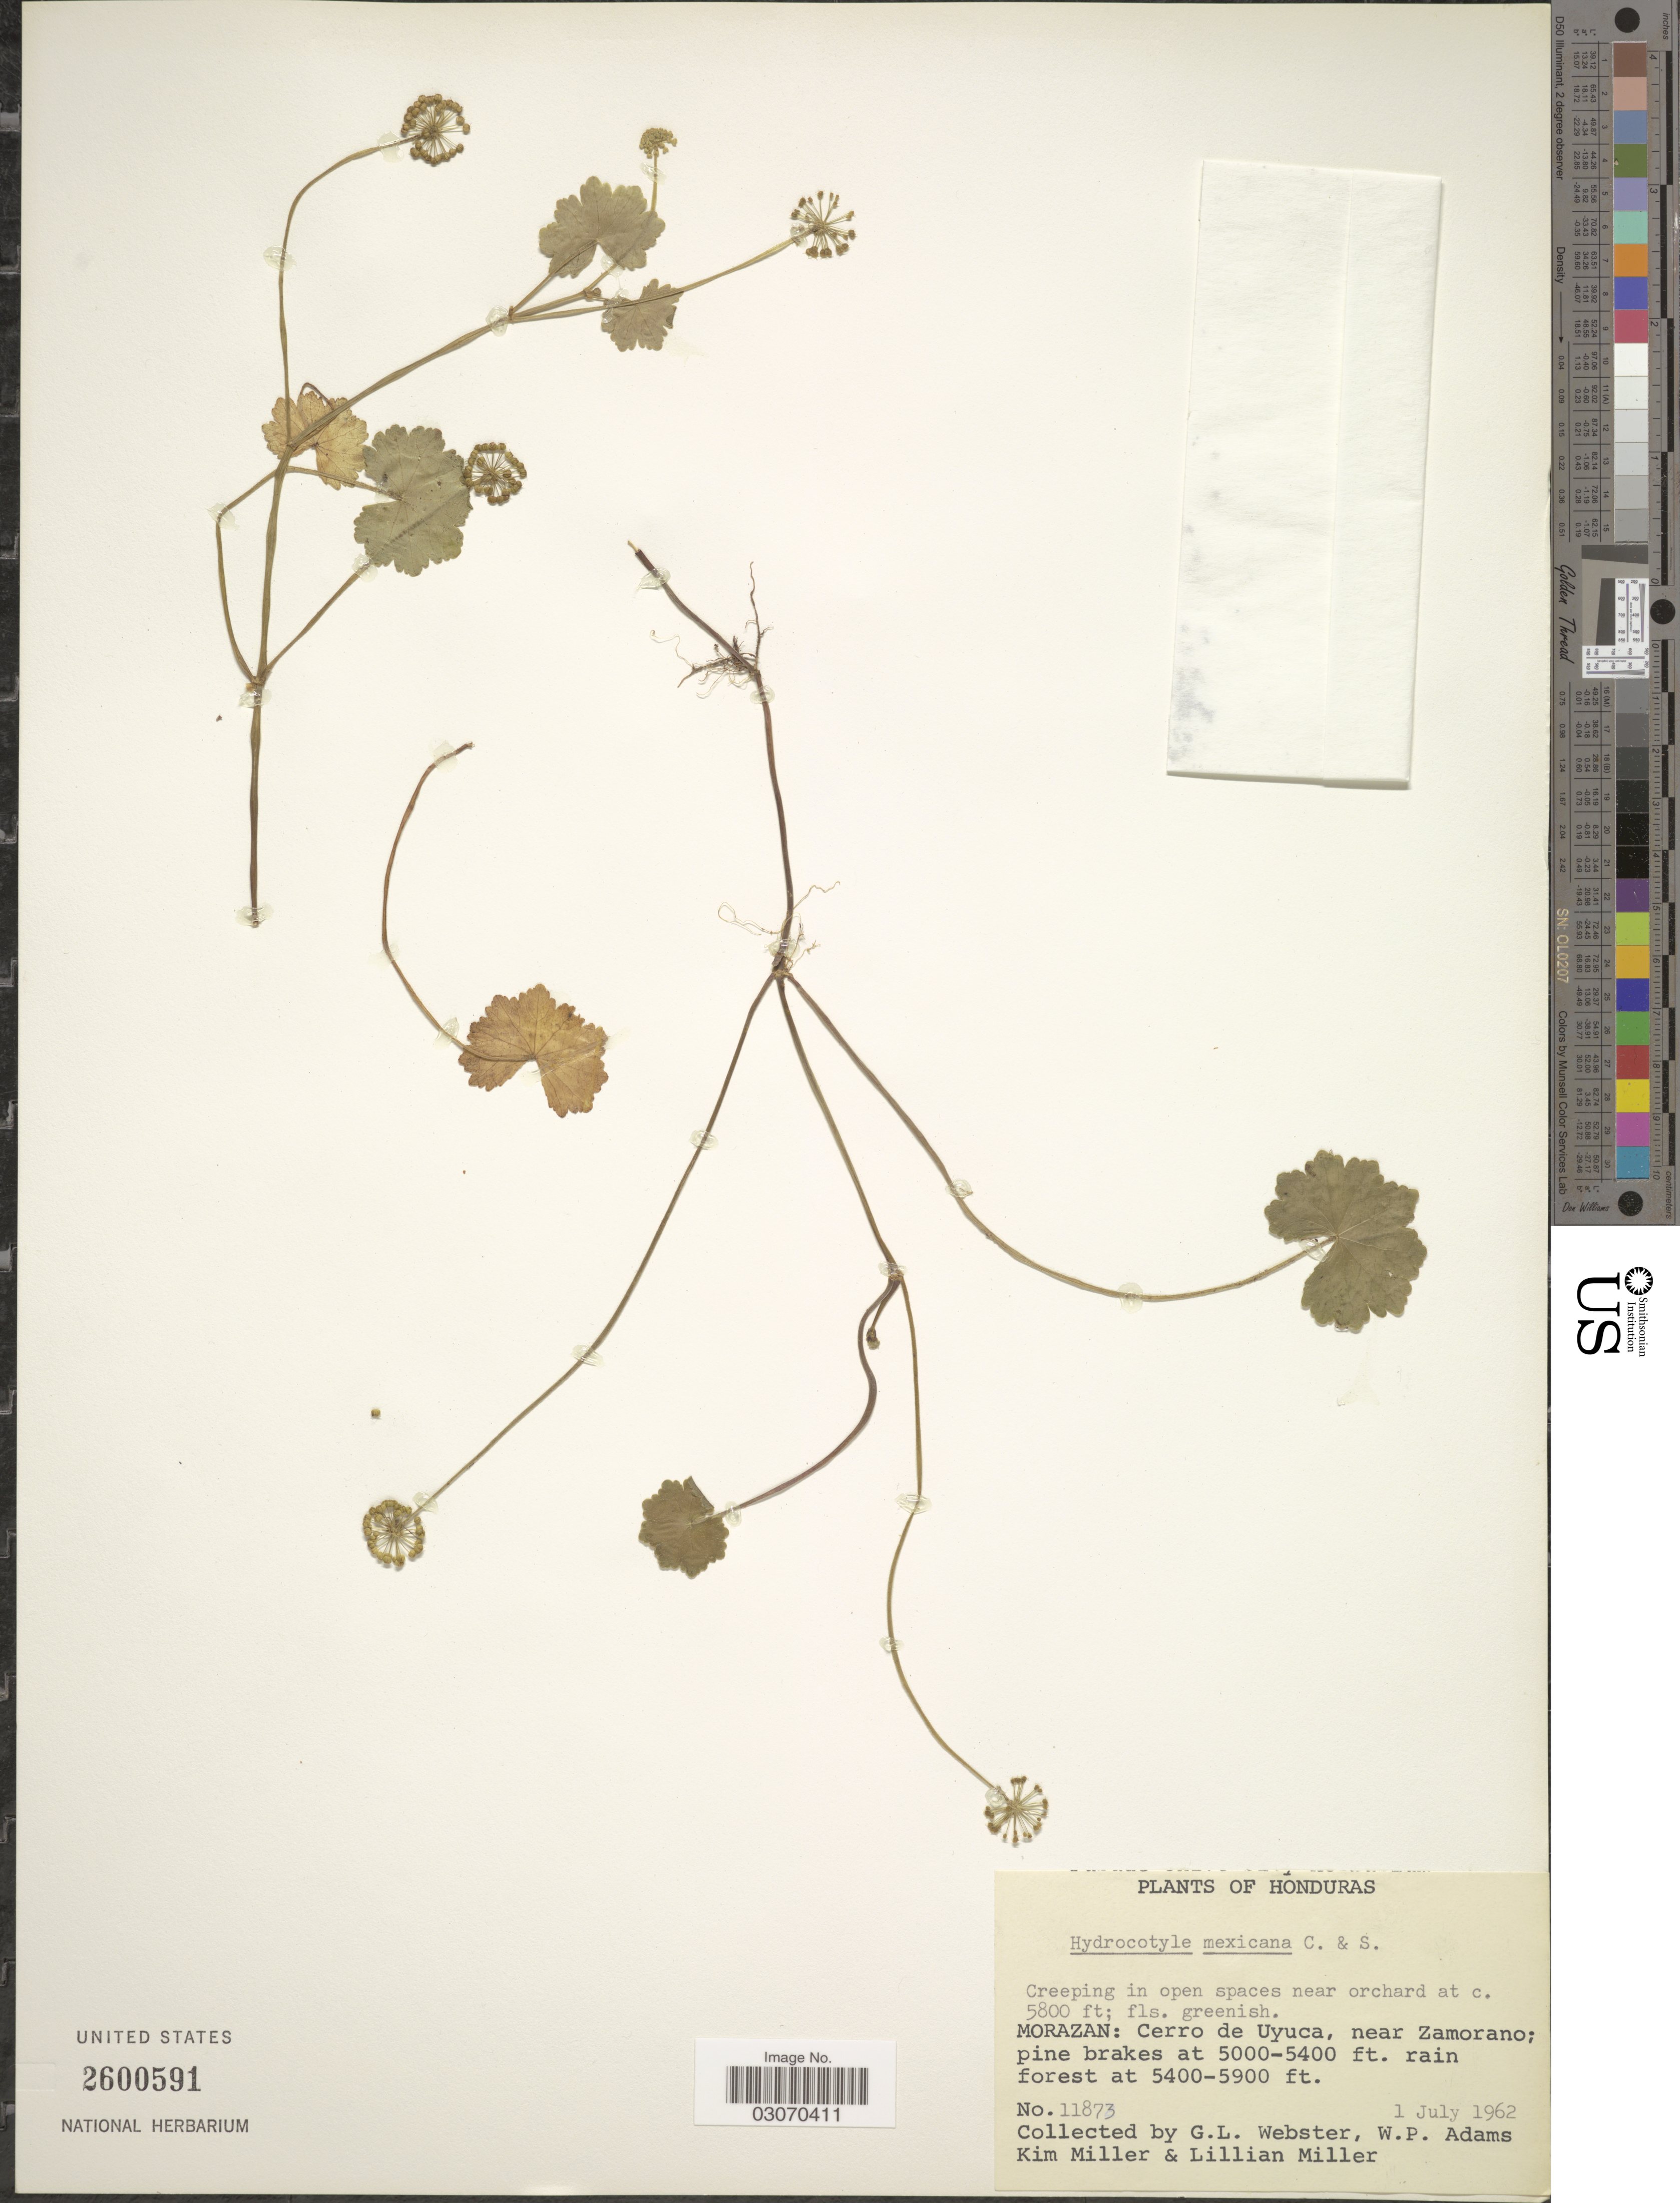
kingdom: Plantae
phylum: Tracheophyta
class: Magnoliopsida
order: Apiales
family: Araliaceae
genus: Hydrocotyle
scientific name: Hydrocotyle mexicana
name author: Schltdl. & Cham.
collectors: G. L. Webster, W. P. Adams, K. Miller & L. Miller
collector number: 11873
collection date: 1962-07-01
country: Honduras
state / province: Fco. Morazán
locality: Morazan: Cerro de Uyuca, near Zamorano.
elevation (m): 1524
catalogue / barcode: US 2600591